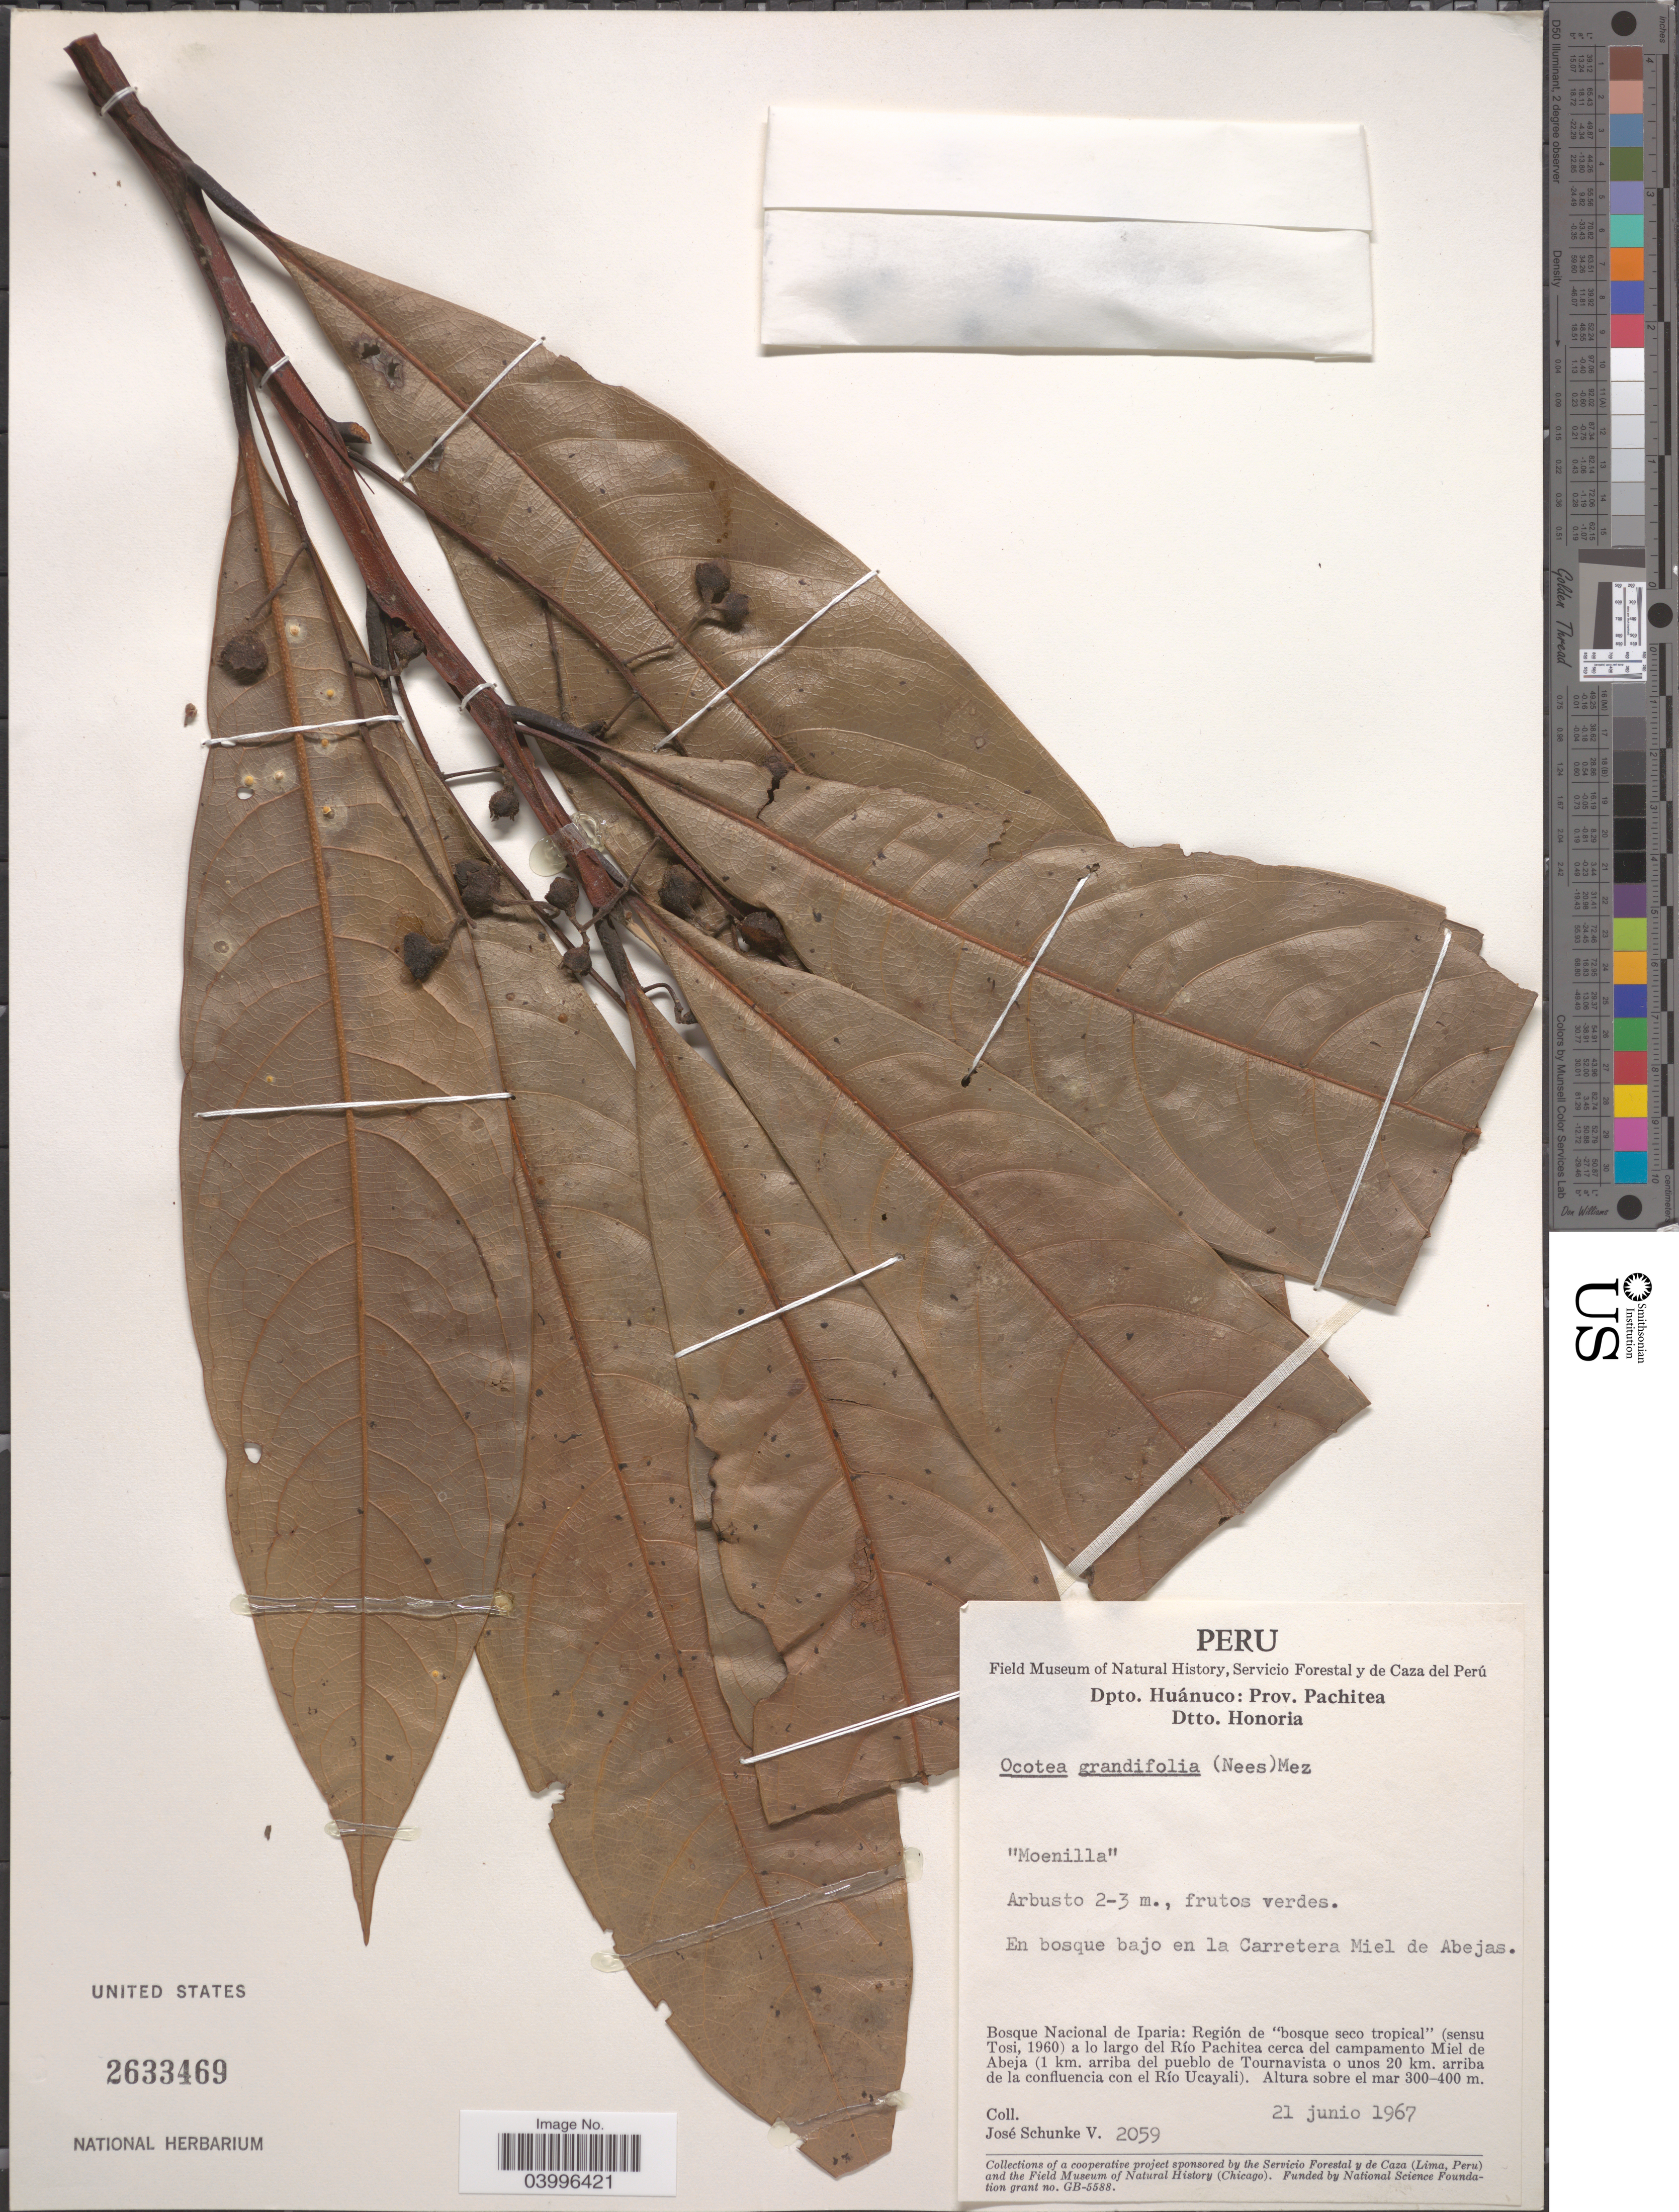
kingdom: Plantae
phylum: Tracheophyta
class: Magnoliopsida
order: Laurales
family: Lauraceae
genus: Ocotea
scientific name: Ocotea grandifolia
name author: (Nees) Mez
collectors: J. Schunke Vigo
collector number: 2059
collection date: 1967-06-21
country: Peru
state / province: Huánuco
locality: Dpto. Huánuco: Prov. Pachitea. Dtto. Honoria. En bosque bajo en la Carretera Miel de Abejas. Bosque Nacional de Iparia: Región de "bosque seco tropical" (sensu Tosi, 1960) a lo largo del Río Pachitea cerca del campamento Miel de Abeja (1 km. arriba del pueblo de Tournavista o unos 20 km. arriba de la confluencia con el Río Ucayali).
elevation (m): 300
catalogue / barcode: US 2633469